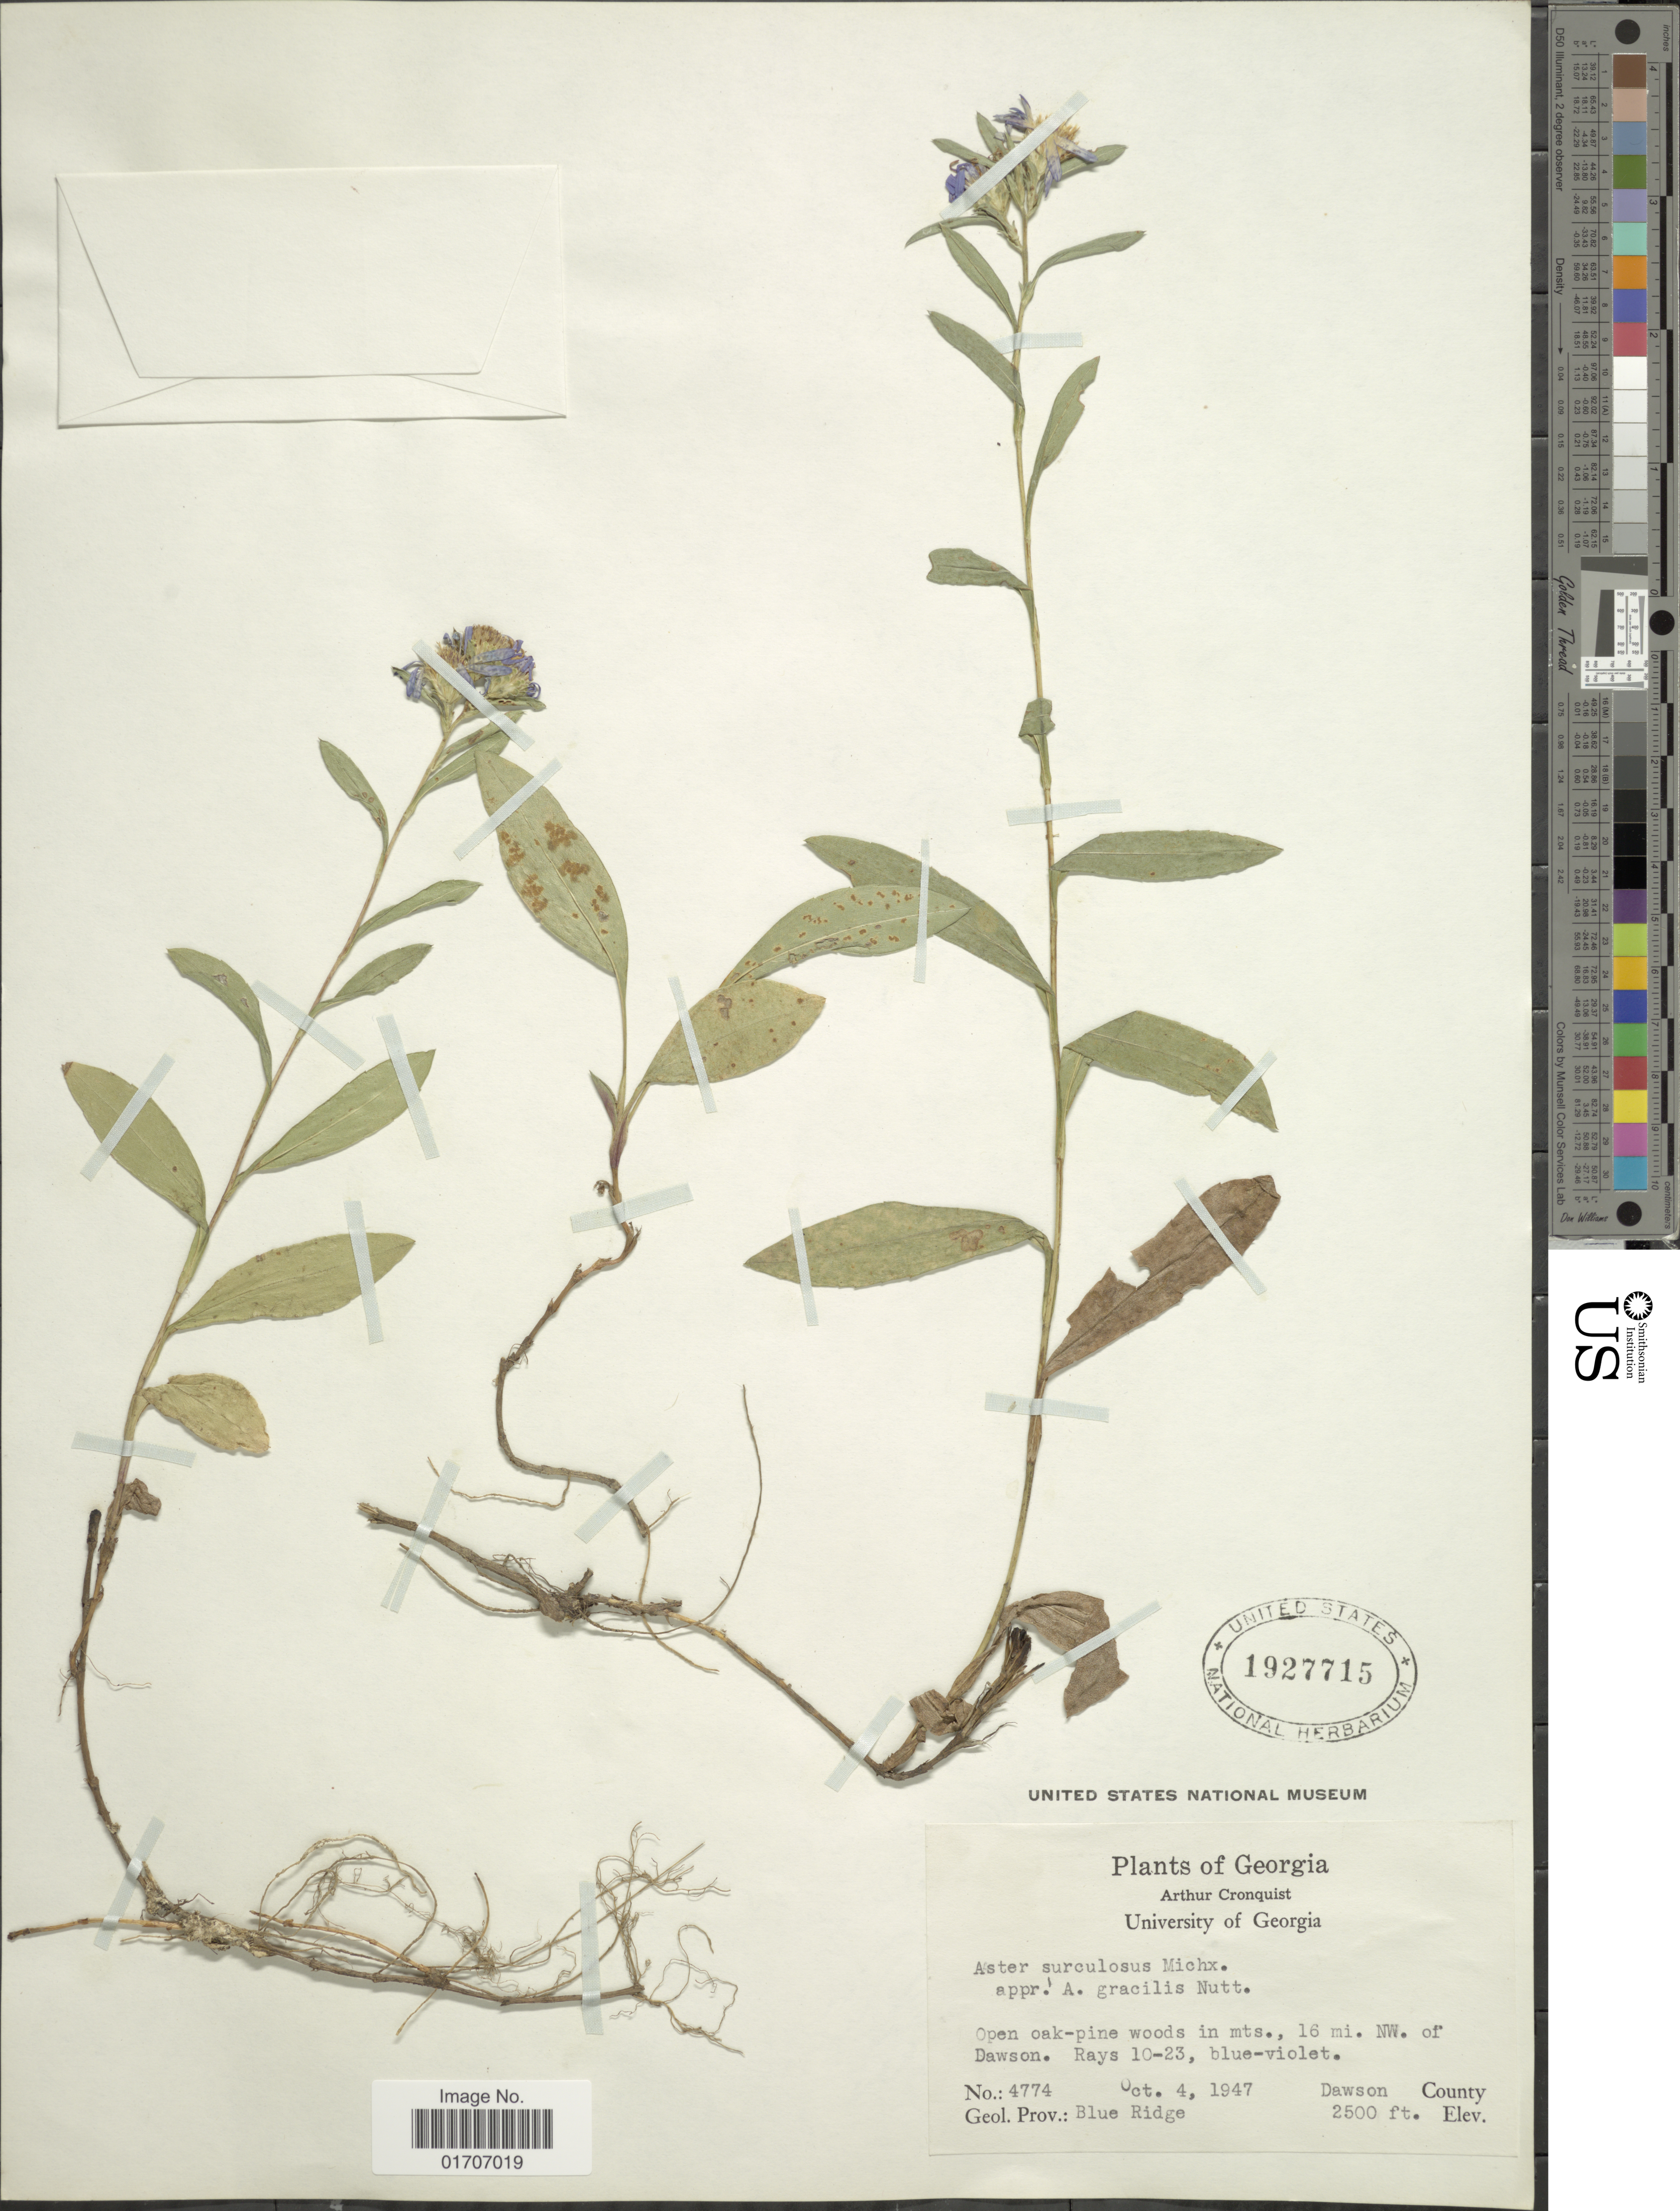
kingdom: Plantae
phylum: Tracheophyta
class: Magnoliopsida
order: Asterales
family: Asteraceae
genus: Eurybia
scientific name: Eurybia surculosa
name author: (Michx.) G.L. Nesom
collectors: A. J. Cronquist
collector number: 4774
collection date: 1947-10-04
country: United States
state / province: Georgia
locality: Open oak-pine woods in mts., 16 mi. NW. of Dawson. Dawson County. Geol. Prov.: Blue Ridge.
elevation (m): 762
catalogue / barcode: US 1927715